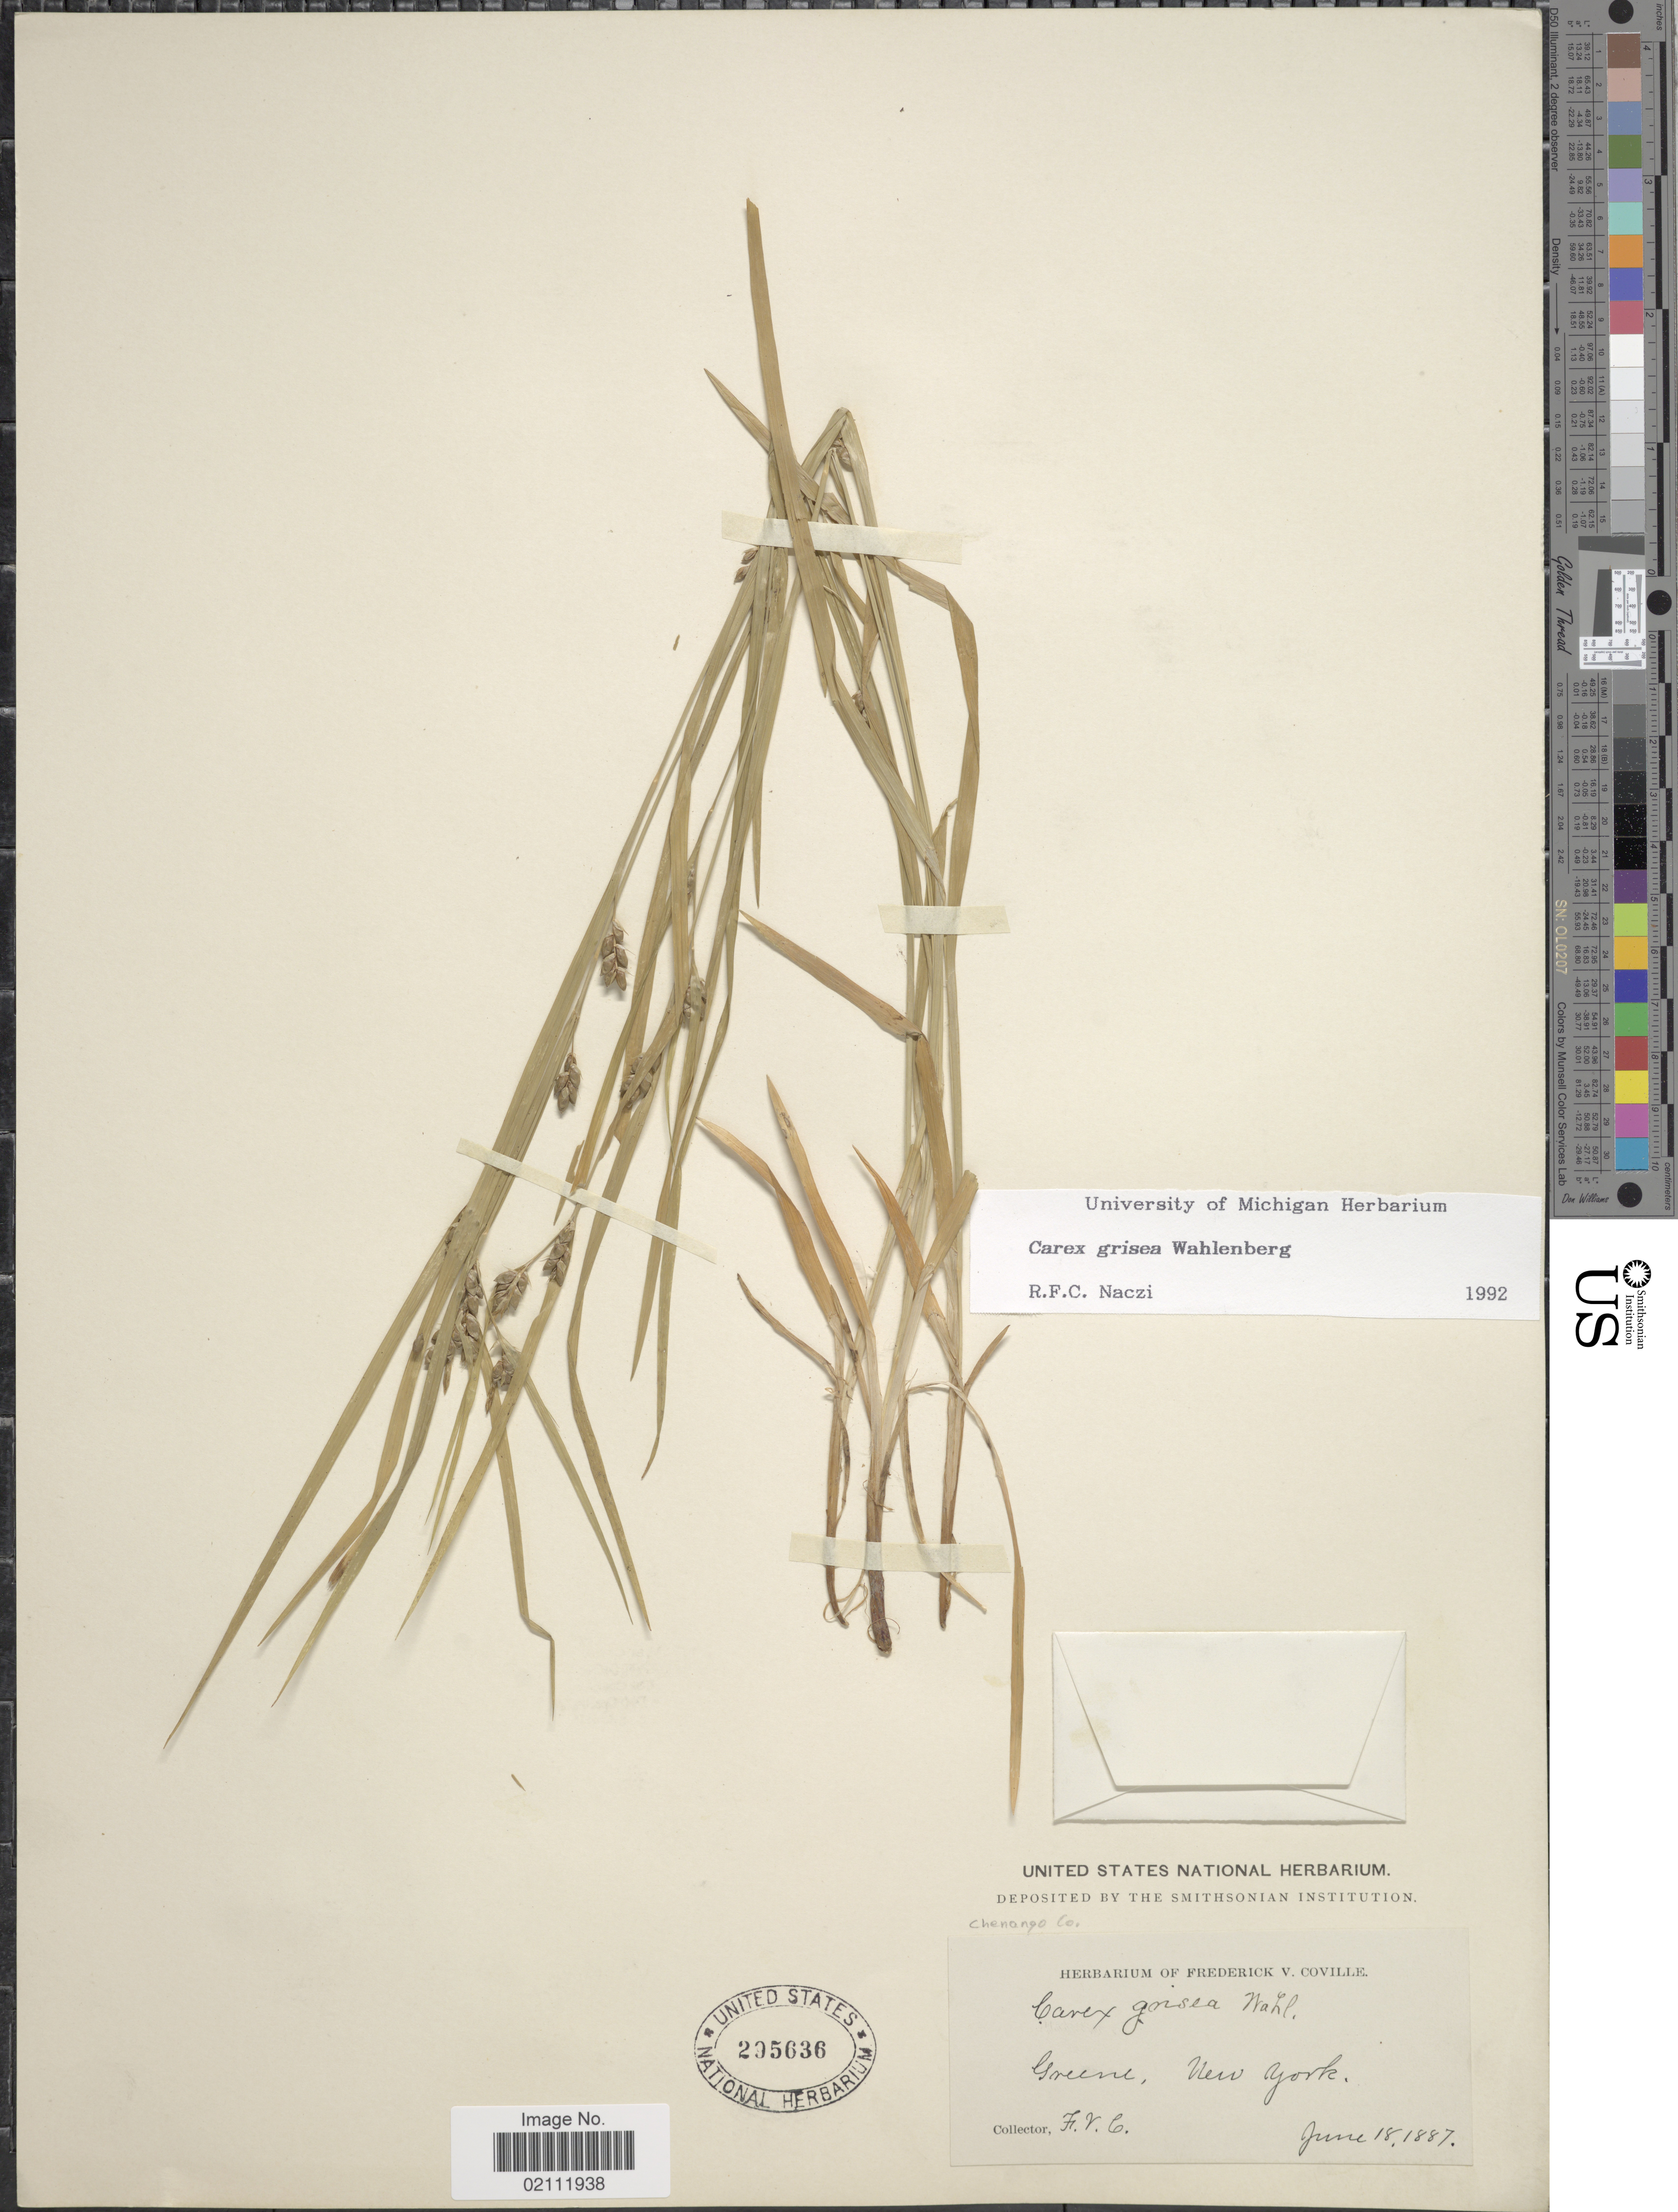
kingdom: Plantae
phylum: Tracheophyta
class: Liliopsida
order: Poales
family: Cyperaceae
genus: Carex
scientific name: Carex grisea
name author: Wahlenb.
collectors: F. V. Coville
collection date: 1887-06-18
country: United States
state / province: New York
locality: Greene, Chenango Co.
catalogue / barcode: US 295636